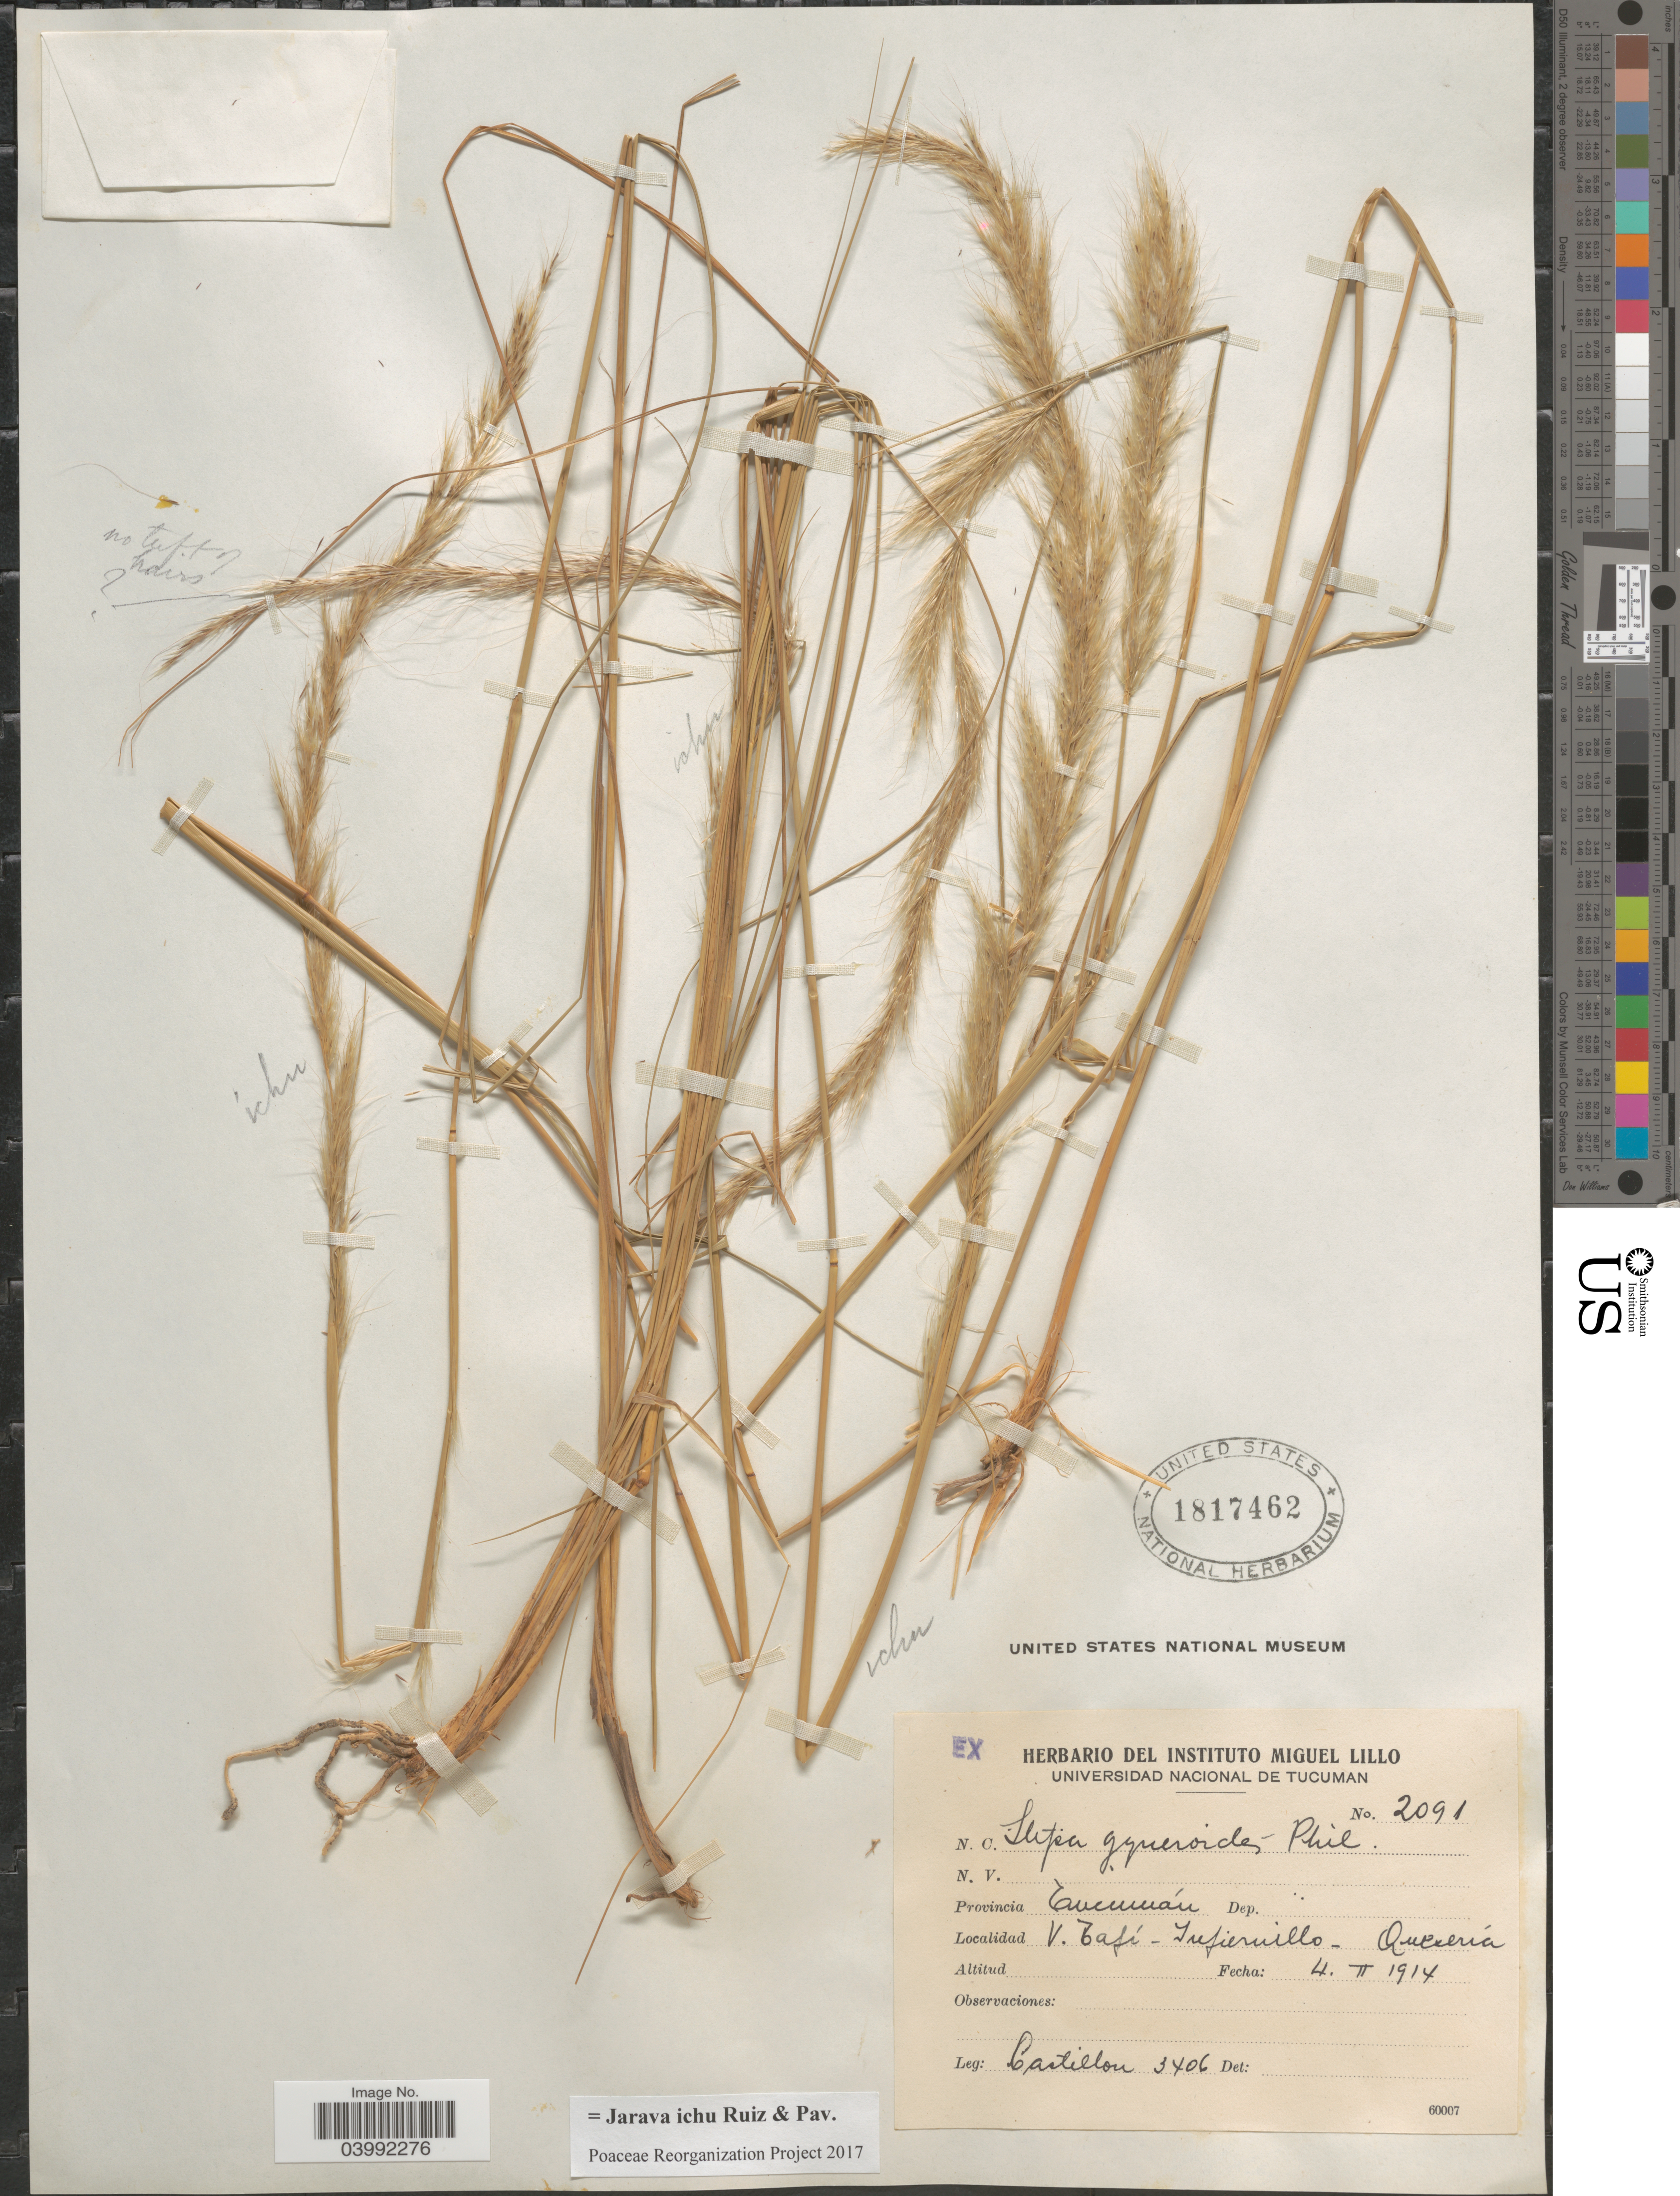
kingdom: Plantae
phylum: Tracheophyta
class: Liliopsida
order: Poales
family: Poaceae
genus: Jarava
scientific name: Jarava ichu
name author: Ruiz & Pav.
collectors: Castillon, --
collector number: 3406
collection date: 1914-02-04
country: Argentina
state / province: Tucuman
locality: V. Tafí - Infiernillo - Quesería.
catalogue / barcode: US 1817462